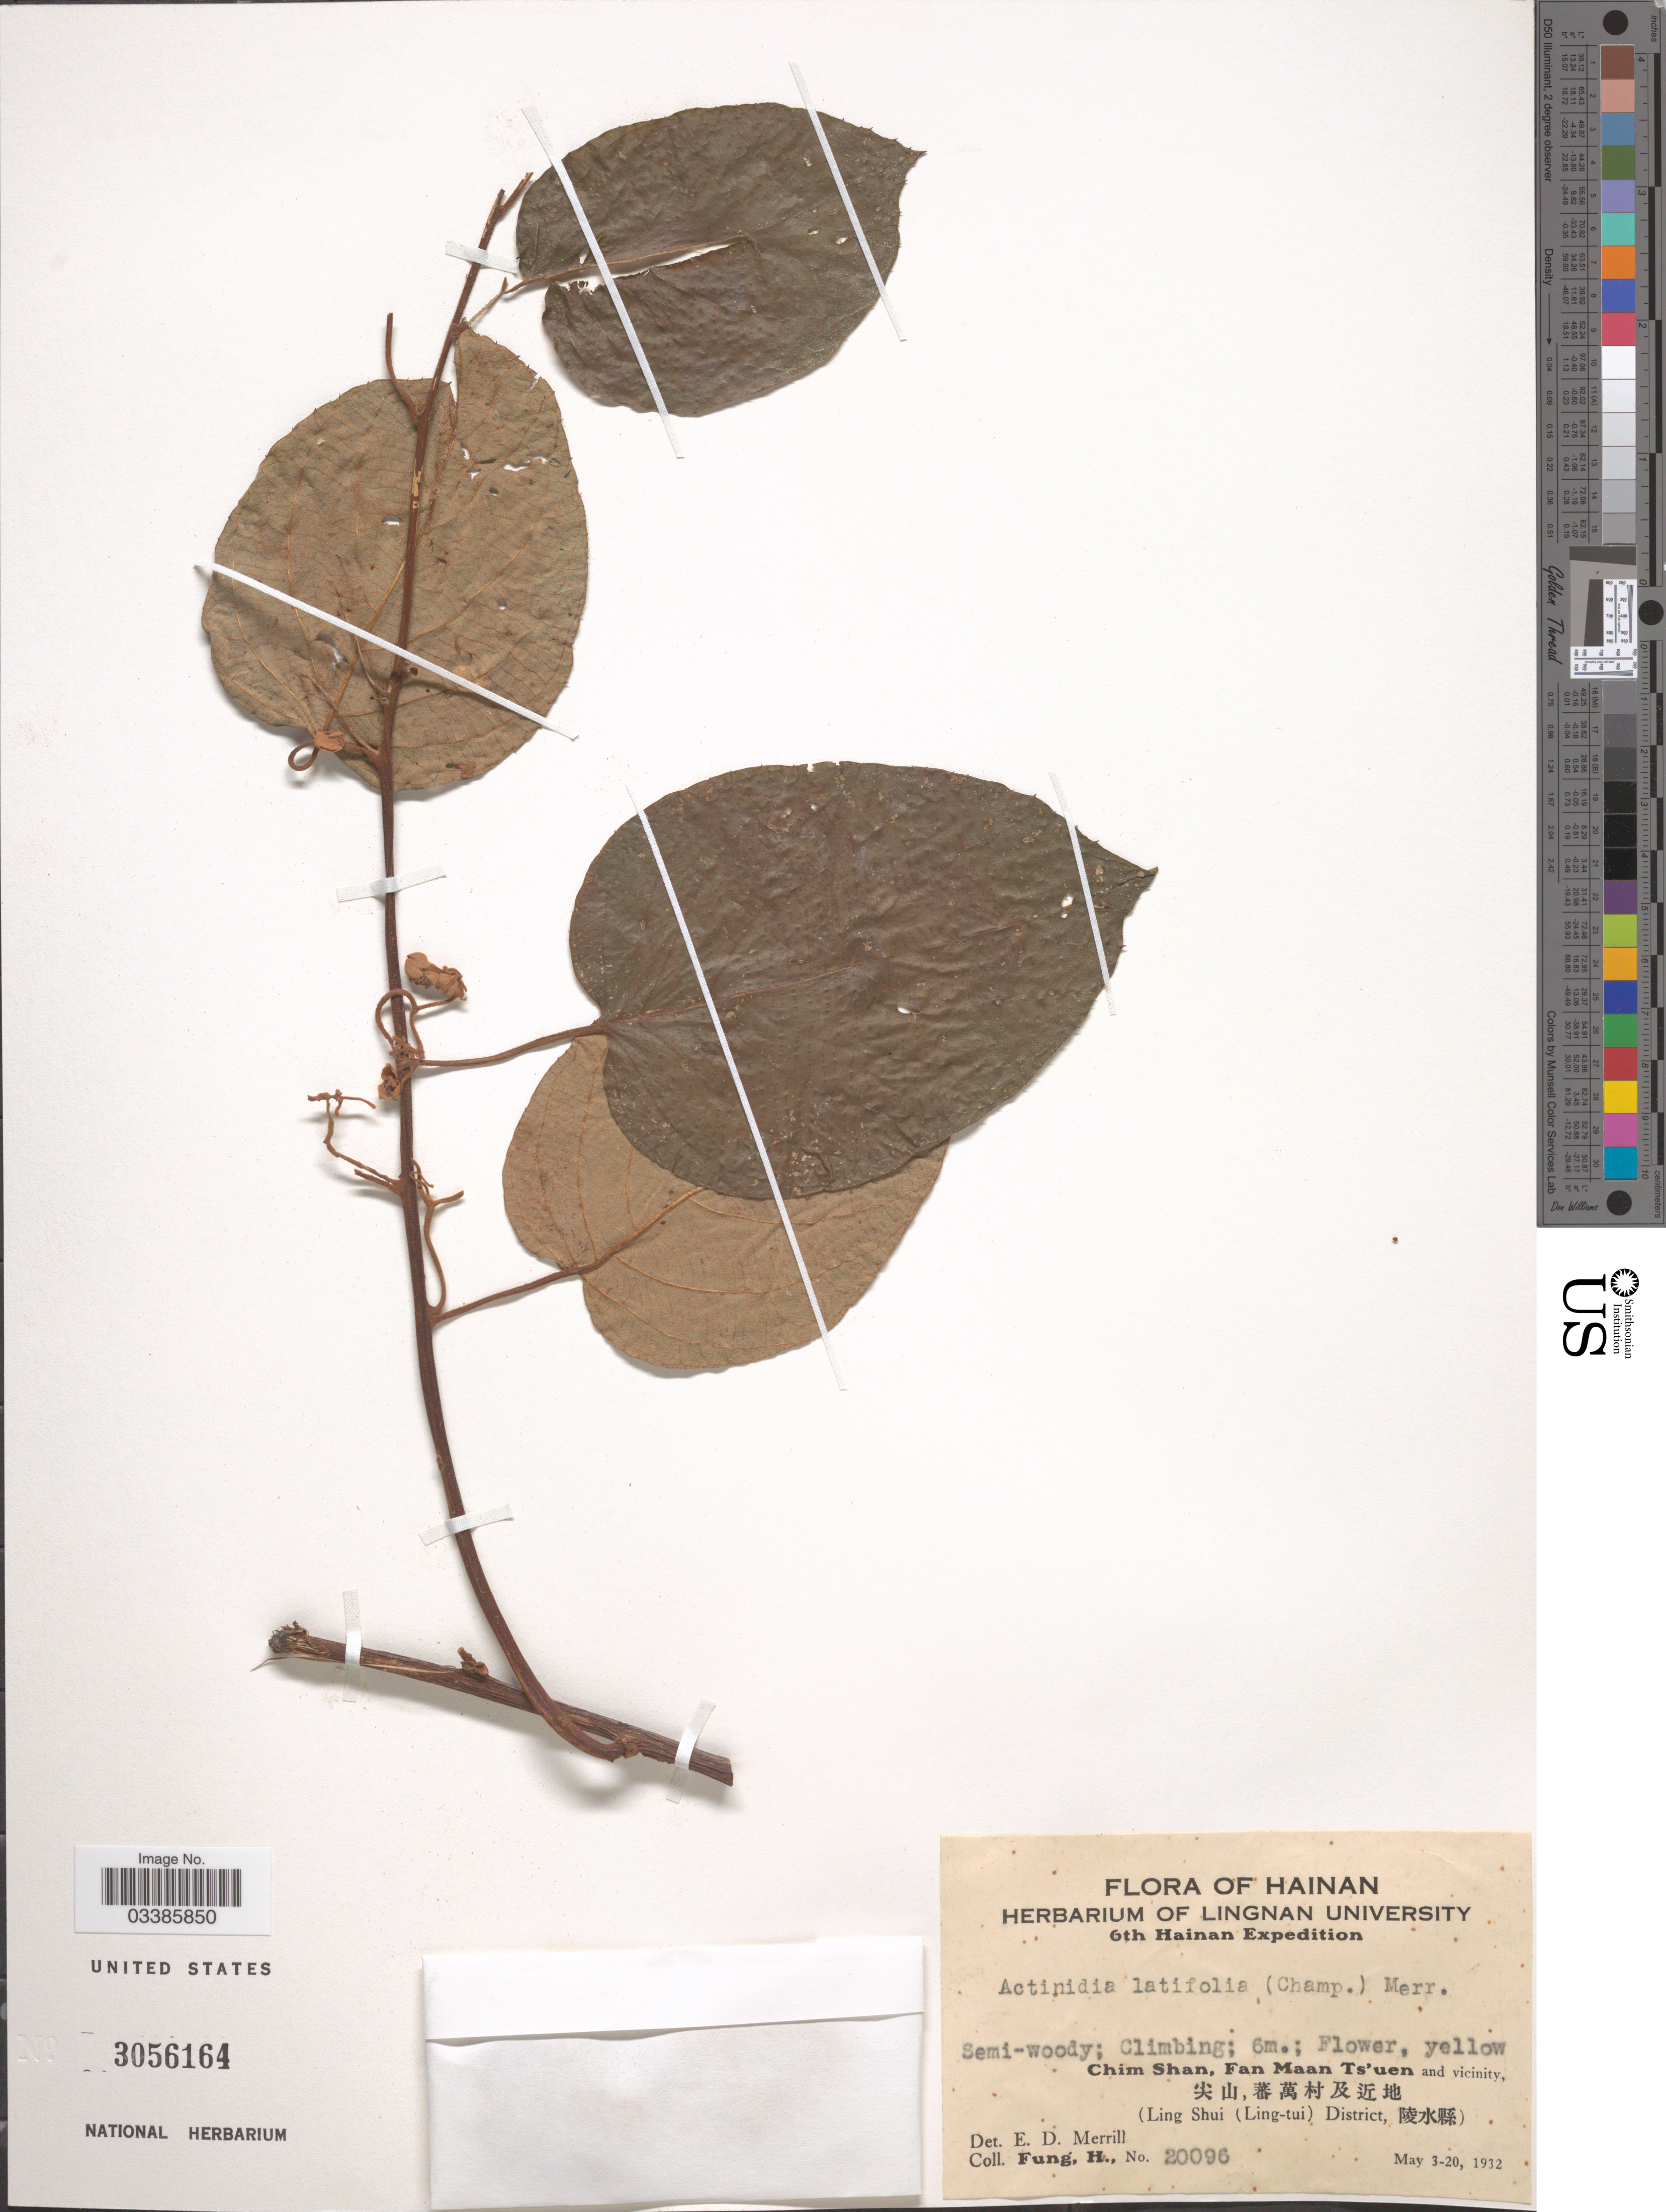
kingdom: Plantae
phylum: Tracheophyta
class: Magnoliopsida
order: Ericales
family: Actinidiaceae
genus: Actinidia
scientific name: Actinidia latifolia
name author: (Gardner & Champ.) Merr.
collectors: H. Fung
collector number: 20096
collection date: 1932-05-03/1932-05-20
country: China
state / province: Hainan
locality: Chim Shan, Fan Maan Ts'uen and vicinity, X. (Ling Shui ) (Ling-tui) District, X).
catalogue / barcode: US 3056164